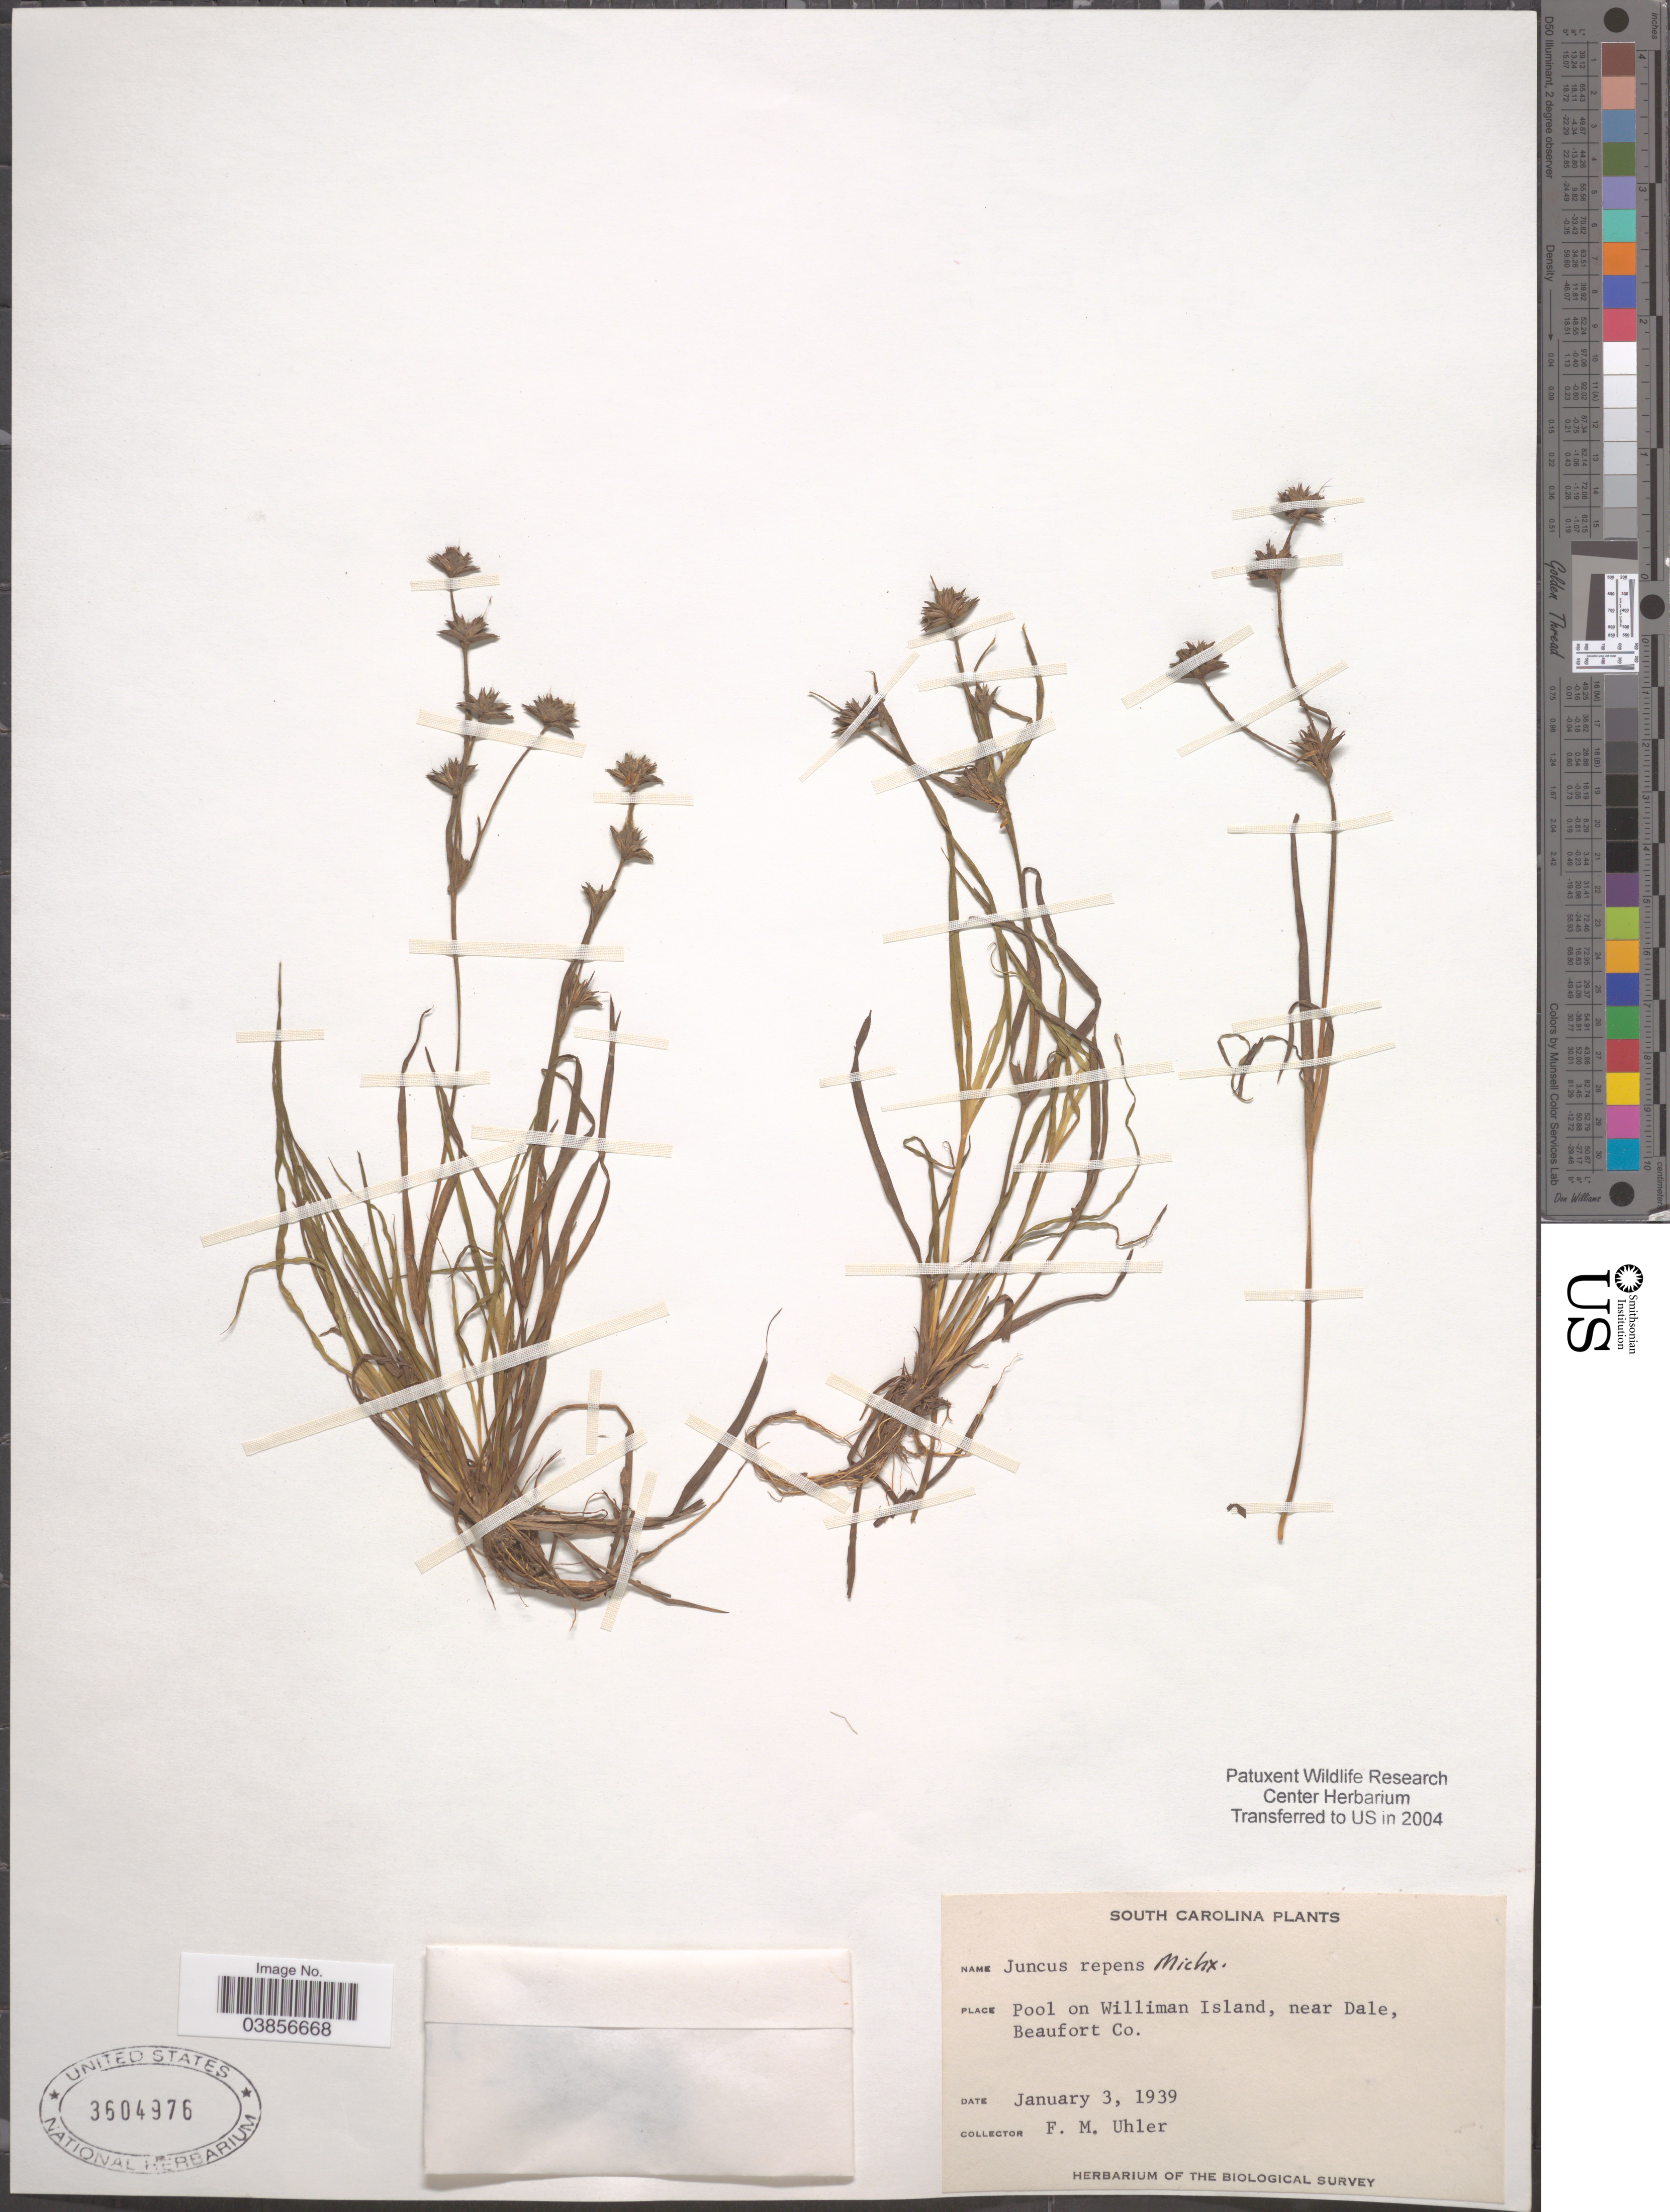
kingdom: Plantae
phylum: Tracheophyta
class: Liliopsida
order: Poales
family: Juncaceae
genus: Juncus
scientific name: Juncus repens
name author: Michx.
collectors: F. M. Uhler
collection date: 1939-01-03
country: United States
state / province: South Carolina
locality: Pool on Williman Island, near Dale, Beaufort Co.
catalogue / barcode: US 3604976